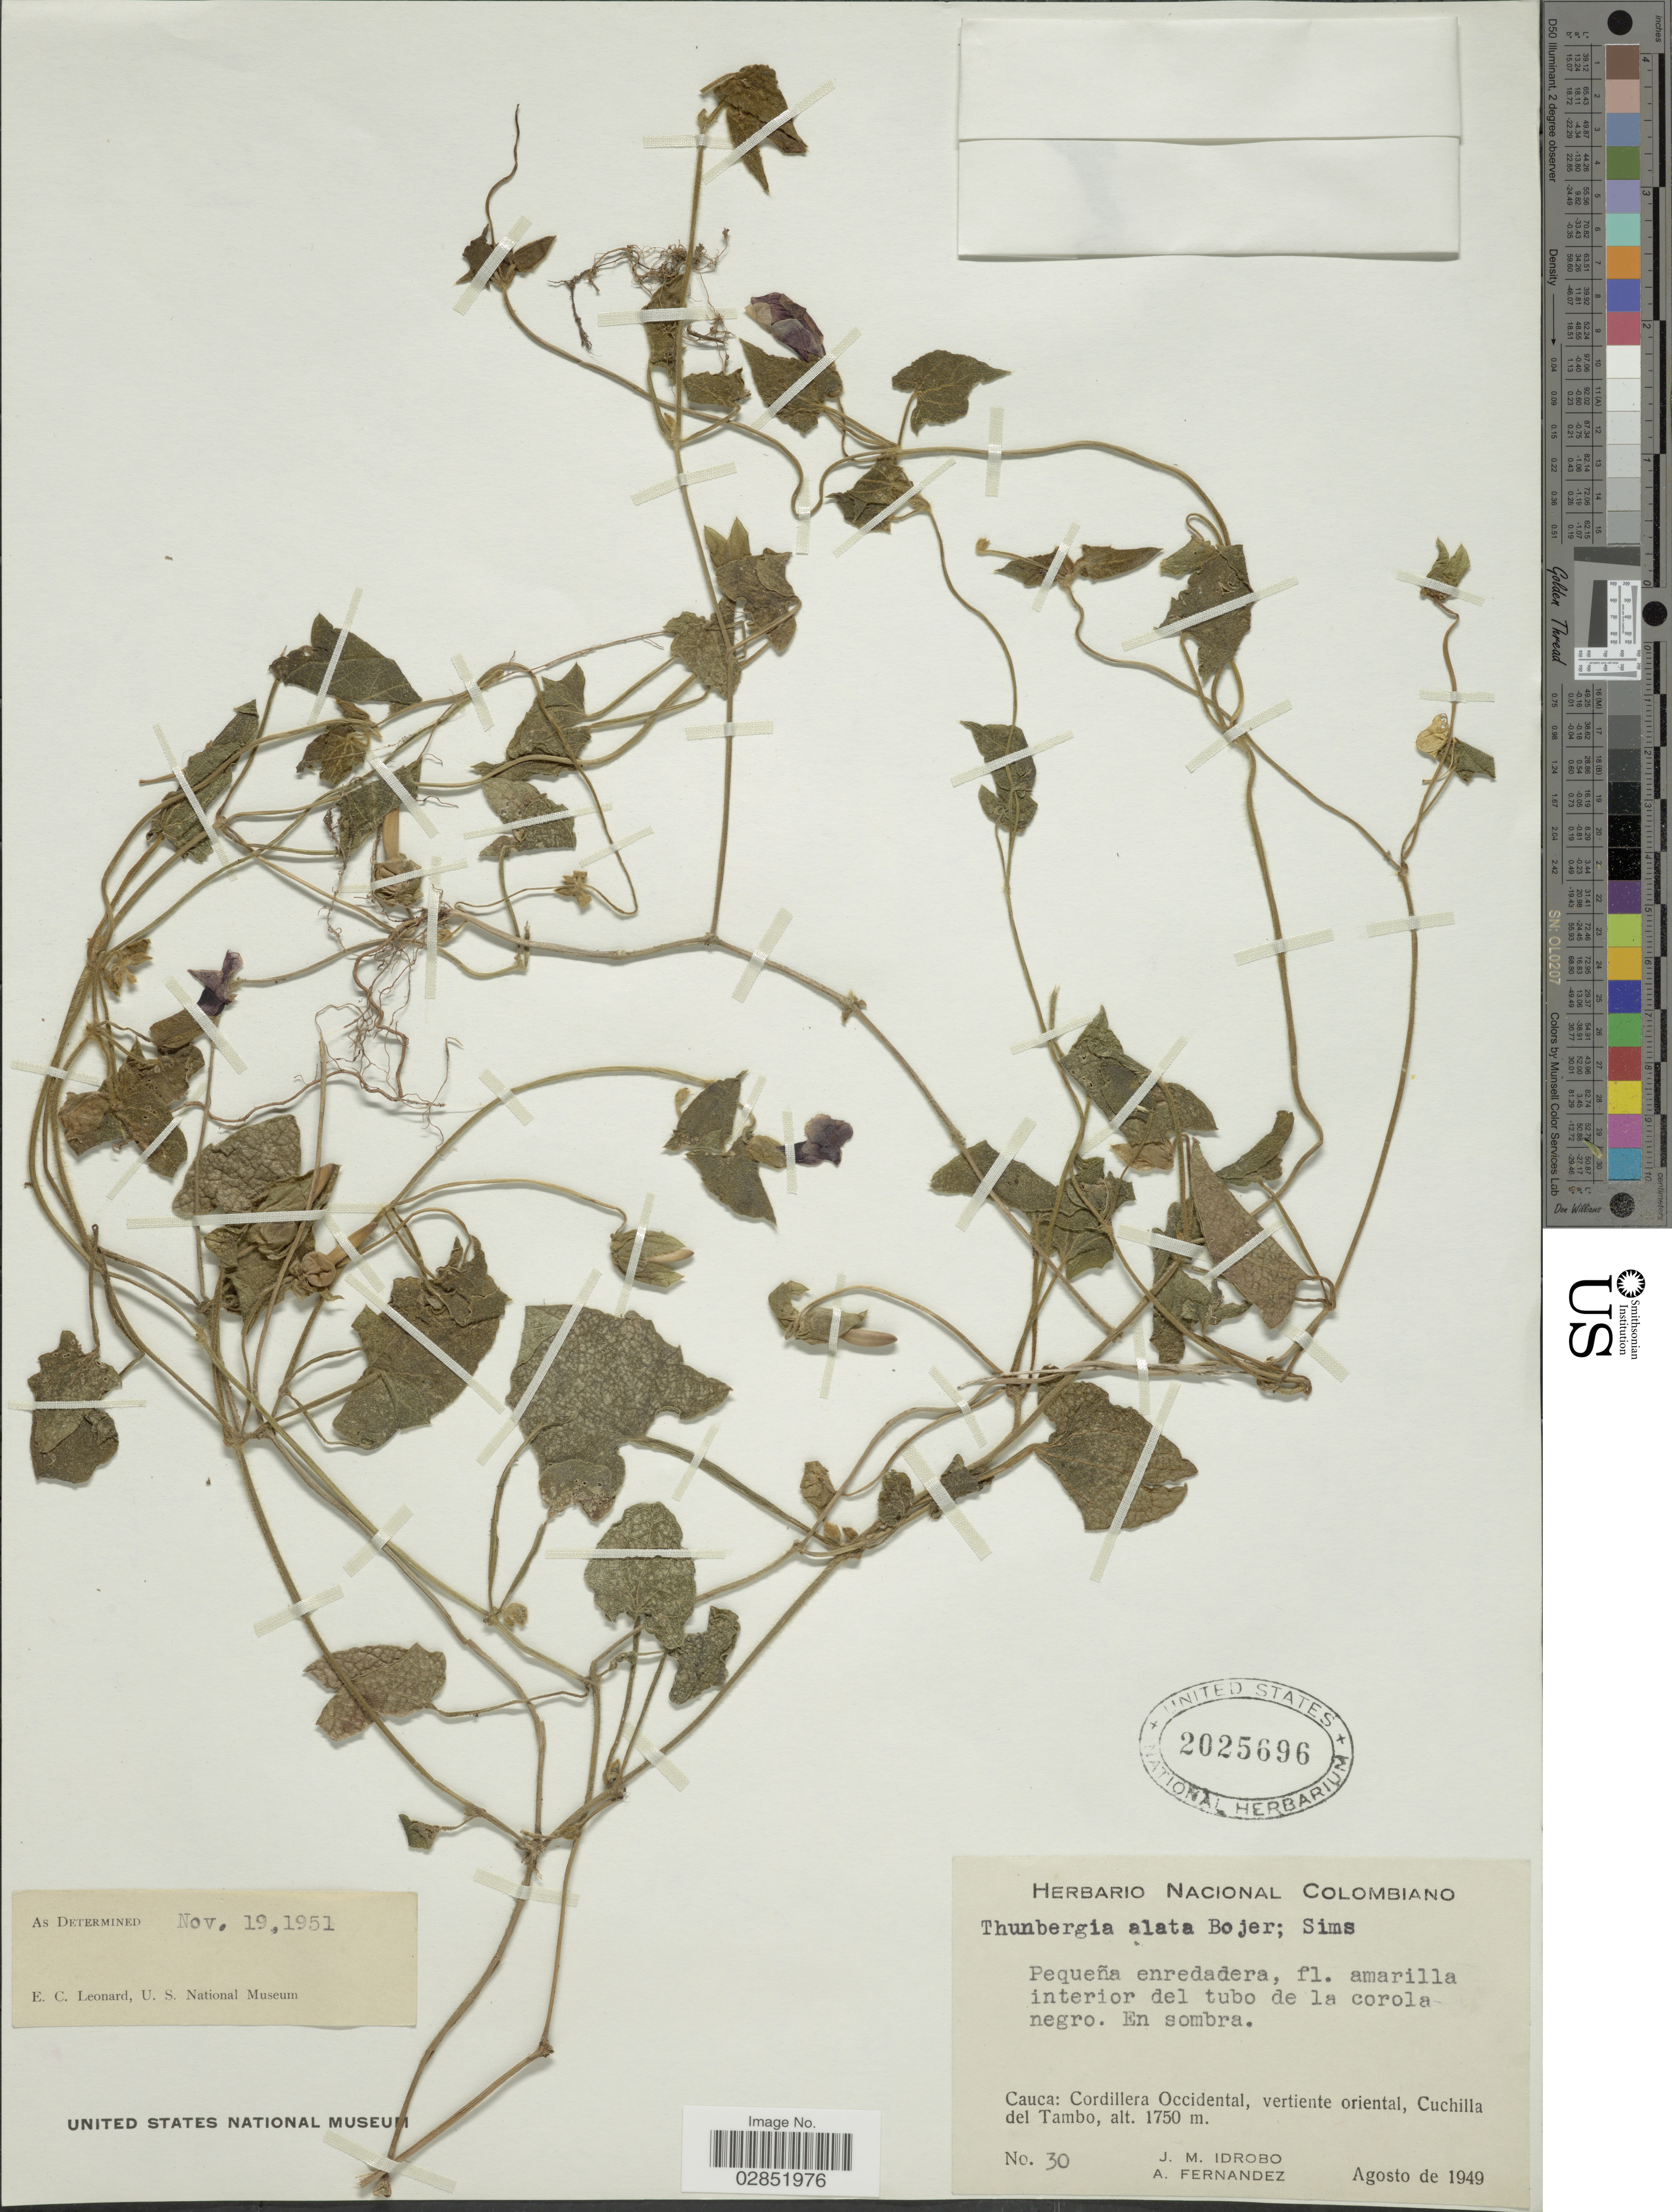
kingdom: Plantae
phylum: Tracheophyta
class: Magnoliopsida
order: Lamiales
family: Acanthaceae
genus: Thunbergia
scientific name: Thunbergia alata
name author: Bojer ex Sims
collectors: J. M. Idrobo & A. Fernandez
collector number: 30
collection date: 1949-08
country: Colombia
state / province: Cauca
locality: Cordillera Occidental, vertiente oriental, Cuchilla del Tambo.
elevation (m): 1750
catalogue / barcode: US 2025696